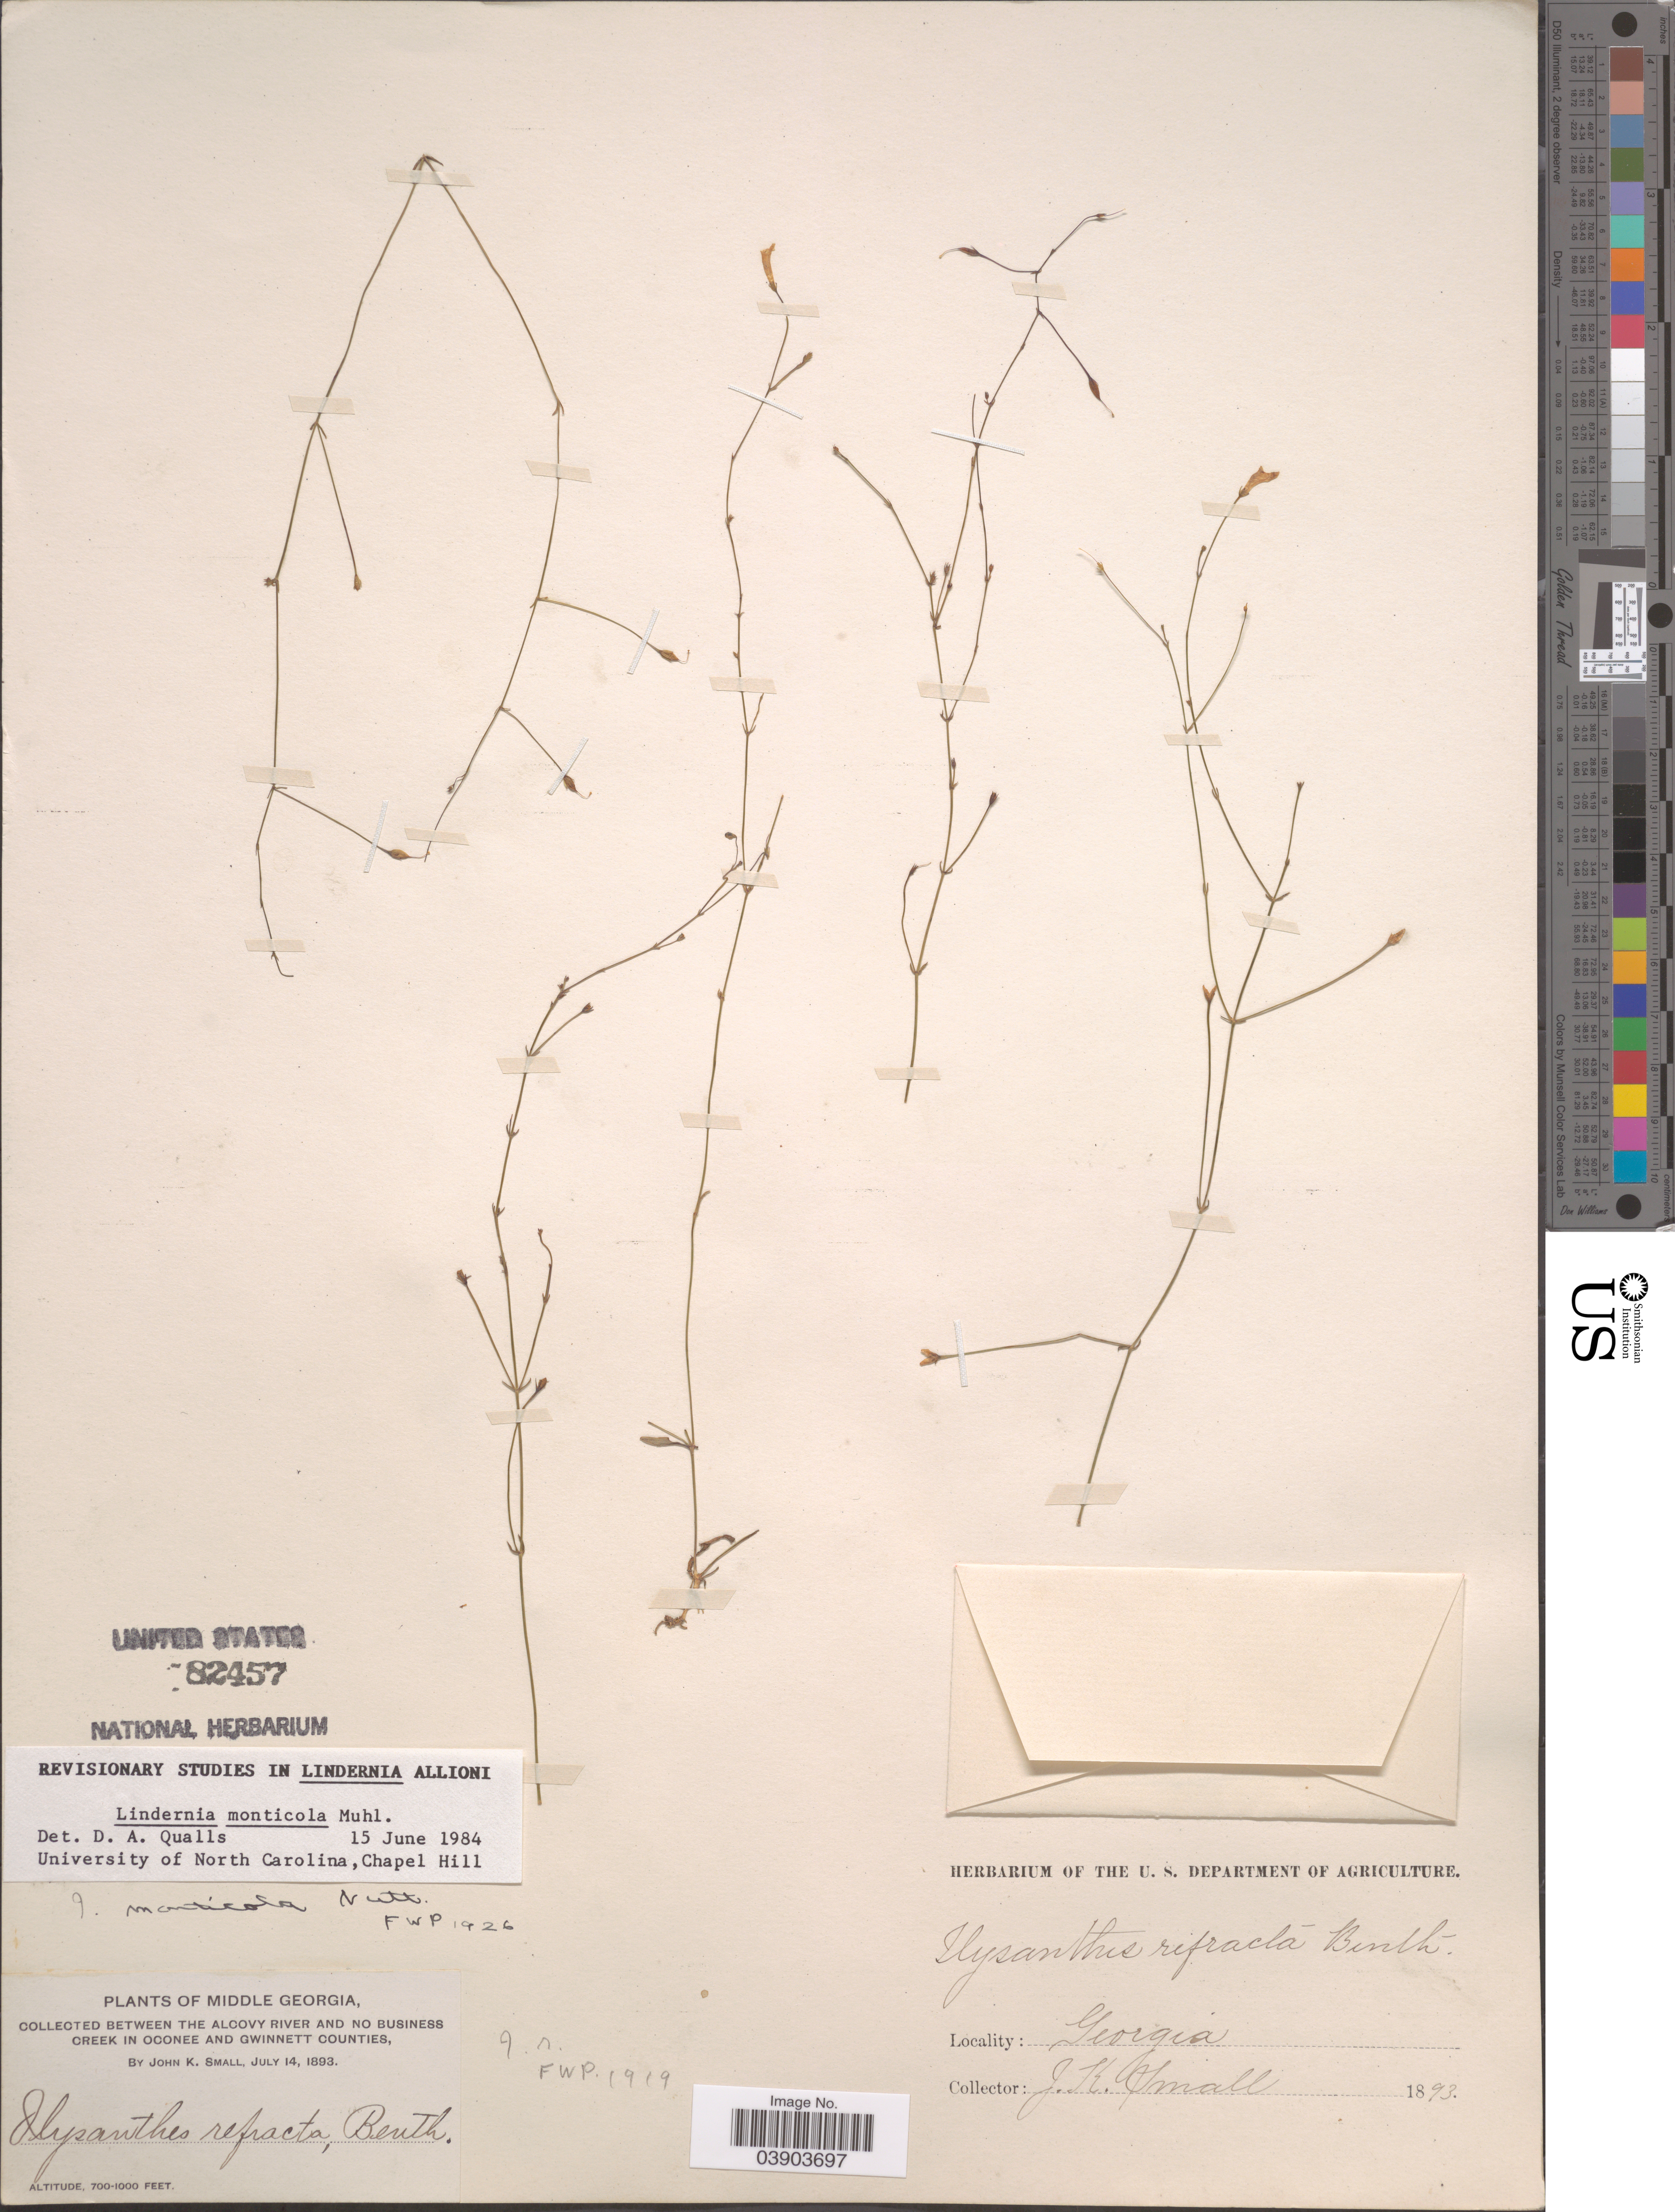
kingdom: Plantae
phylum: Tracheophyta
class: Magnoliopsida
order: Lamiales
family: Linderniaceae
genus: Lindernia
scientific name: Lindernia monticola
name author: Nutt.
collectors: J. K. Small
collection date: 1893-07-14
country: United States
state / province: Georgia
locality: Middle Georgia. Between the Alcovy River and No Business Creek in Oconee and Gwinnett Counties.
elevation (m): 213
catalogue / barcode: US 82457